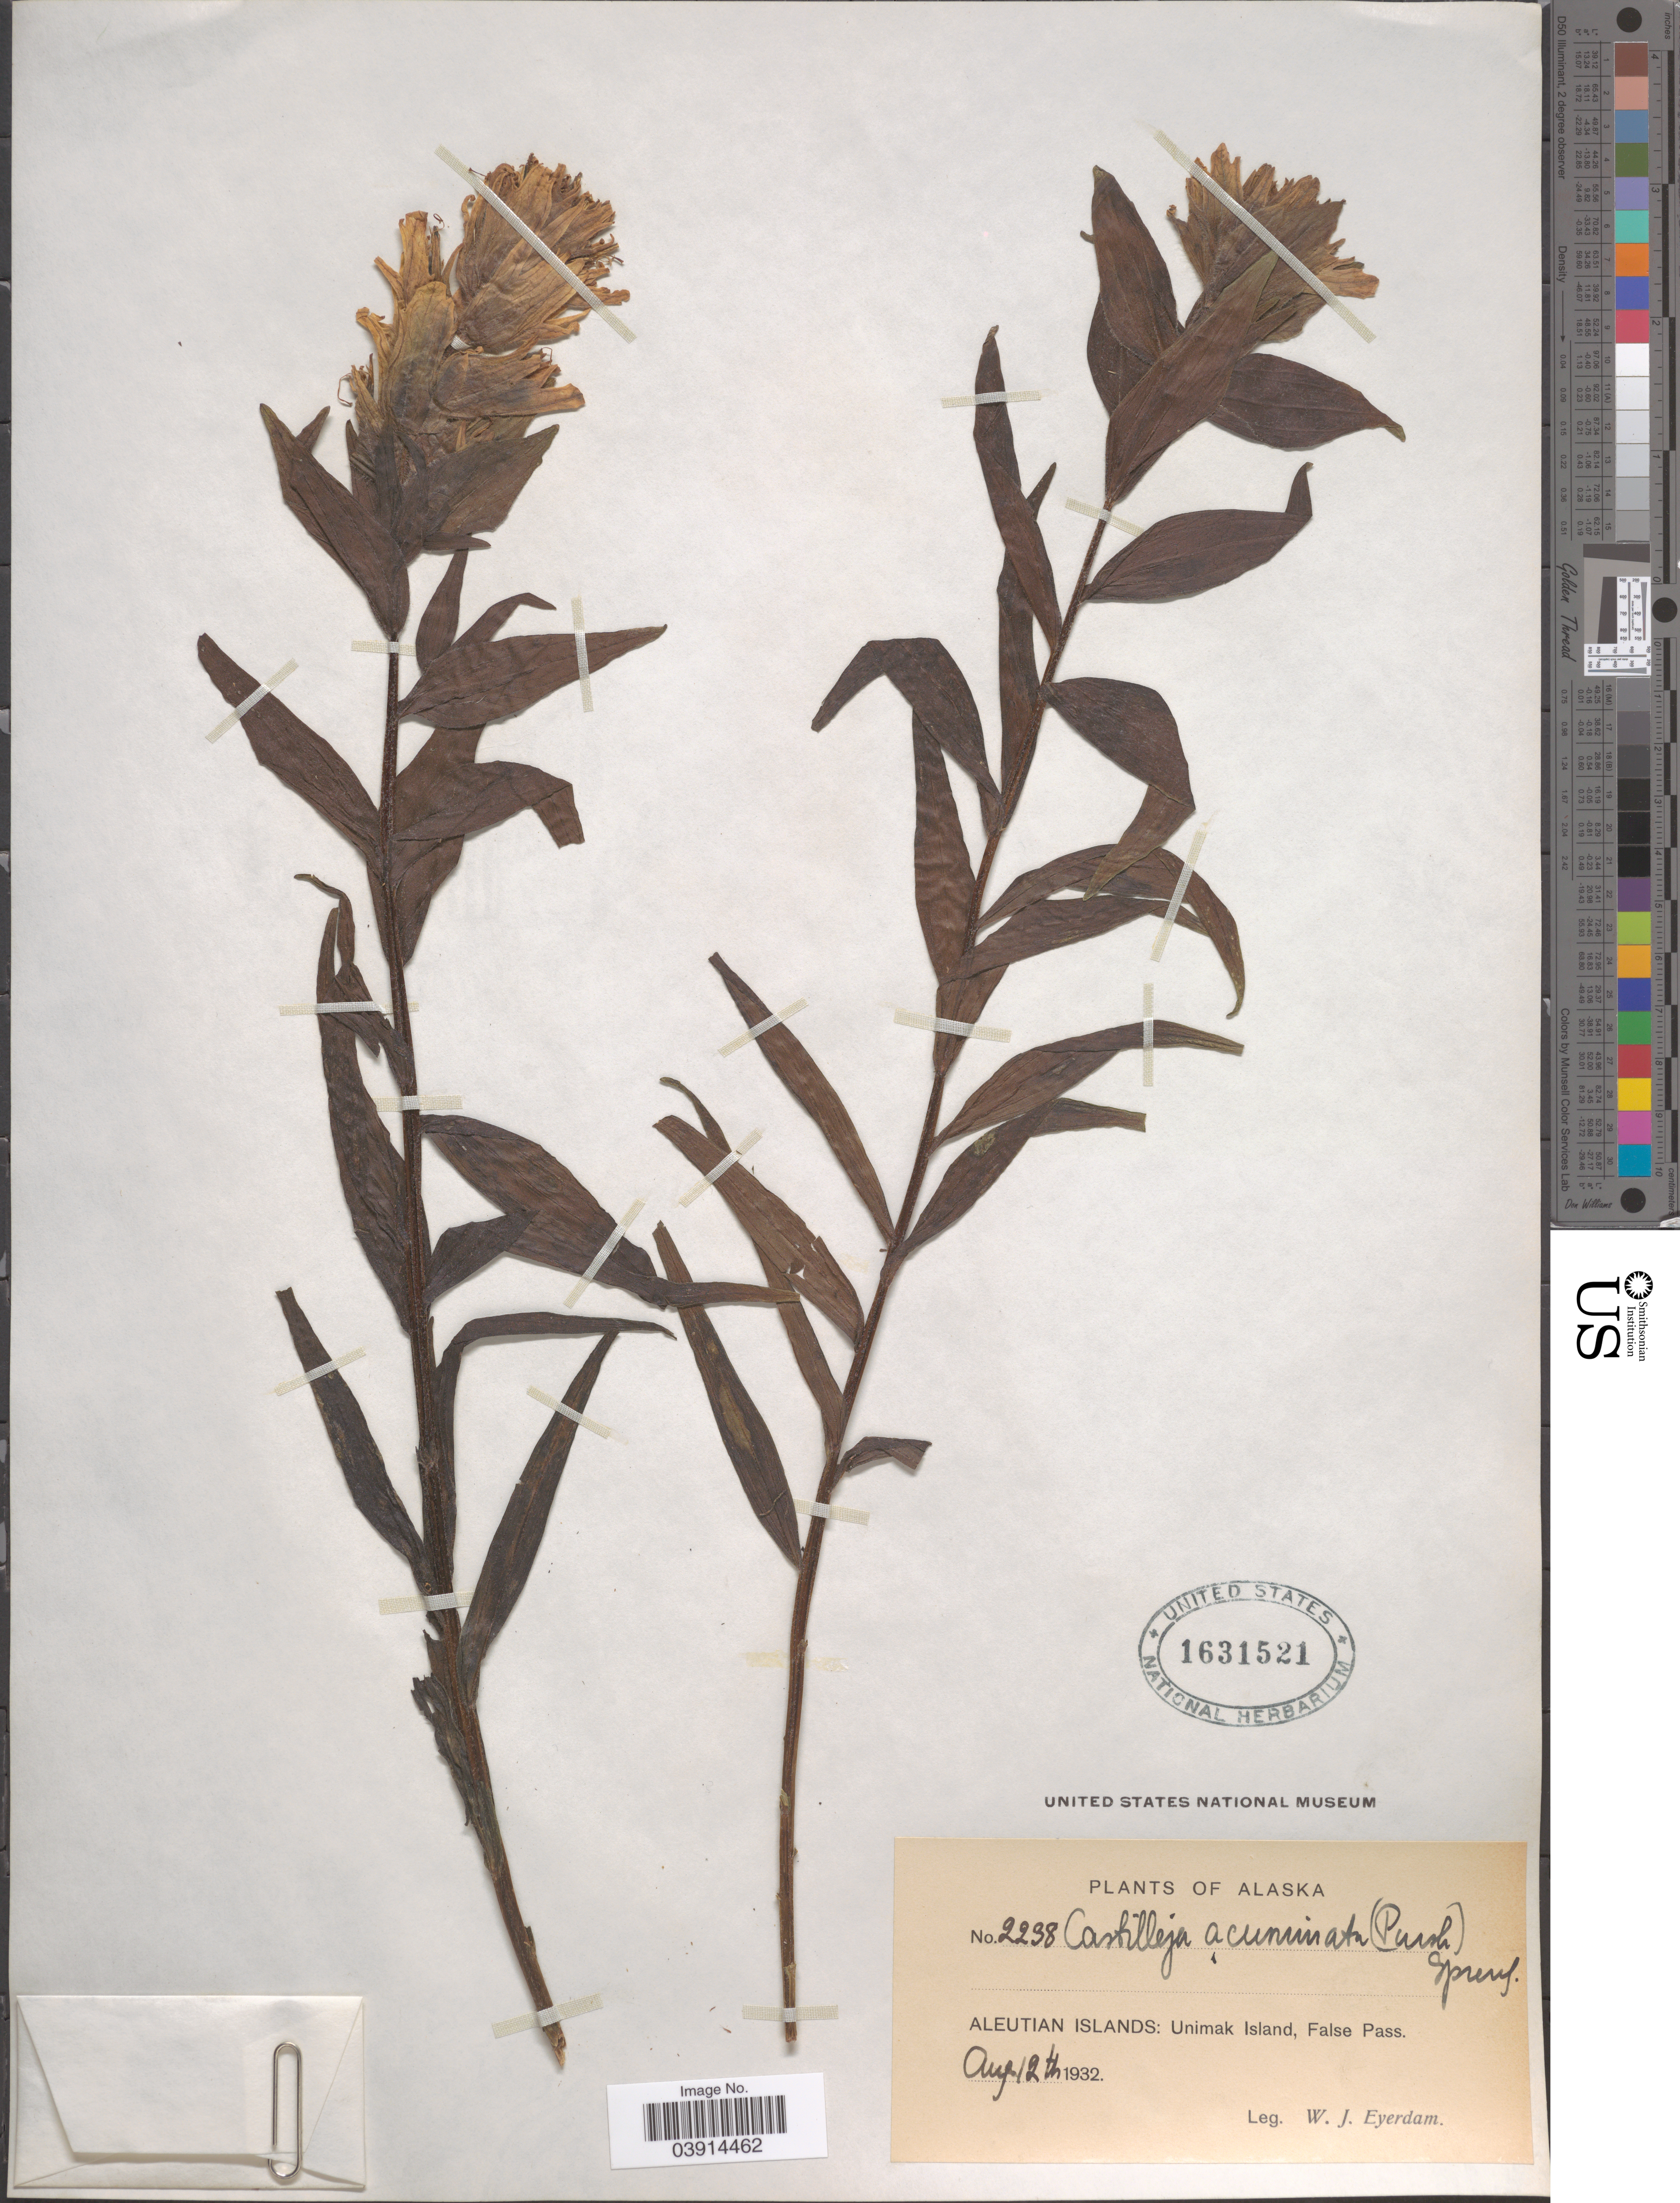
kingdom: Plantae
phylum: Tracheophyta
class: Magnoliopsida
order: Lamiales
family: Orobanchaceae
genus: Castilleja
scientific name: Castilleja unalaschcensis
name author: (Cham. & Schltdl.) Malte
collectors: W. J. Eyerdam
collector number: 2238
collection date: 1932-08-12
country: United States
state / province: Alaska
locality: Aleutian Islands: Unimak Island, False Pass.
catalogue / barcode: US 1631521